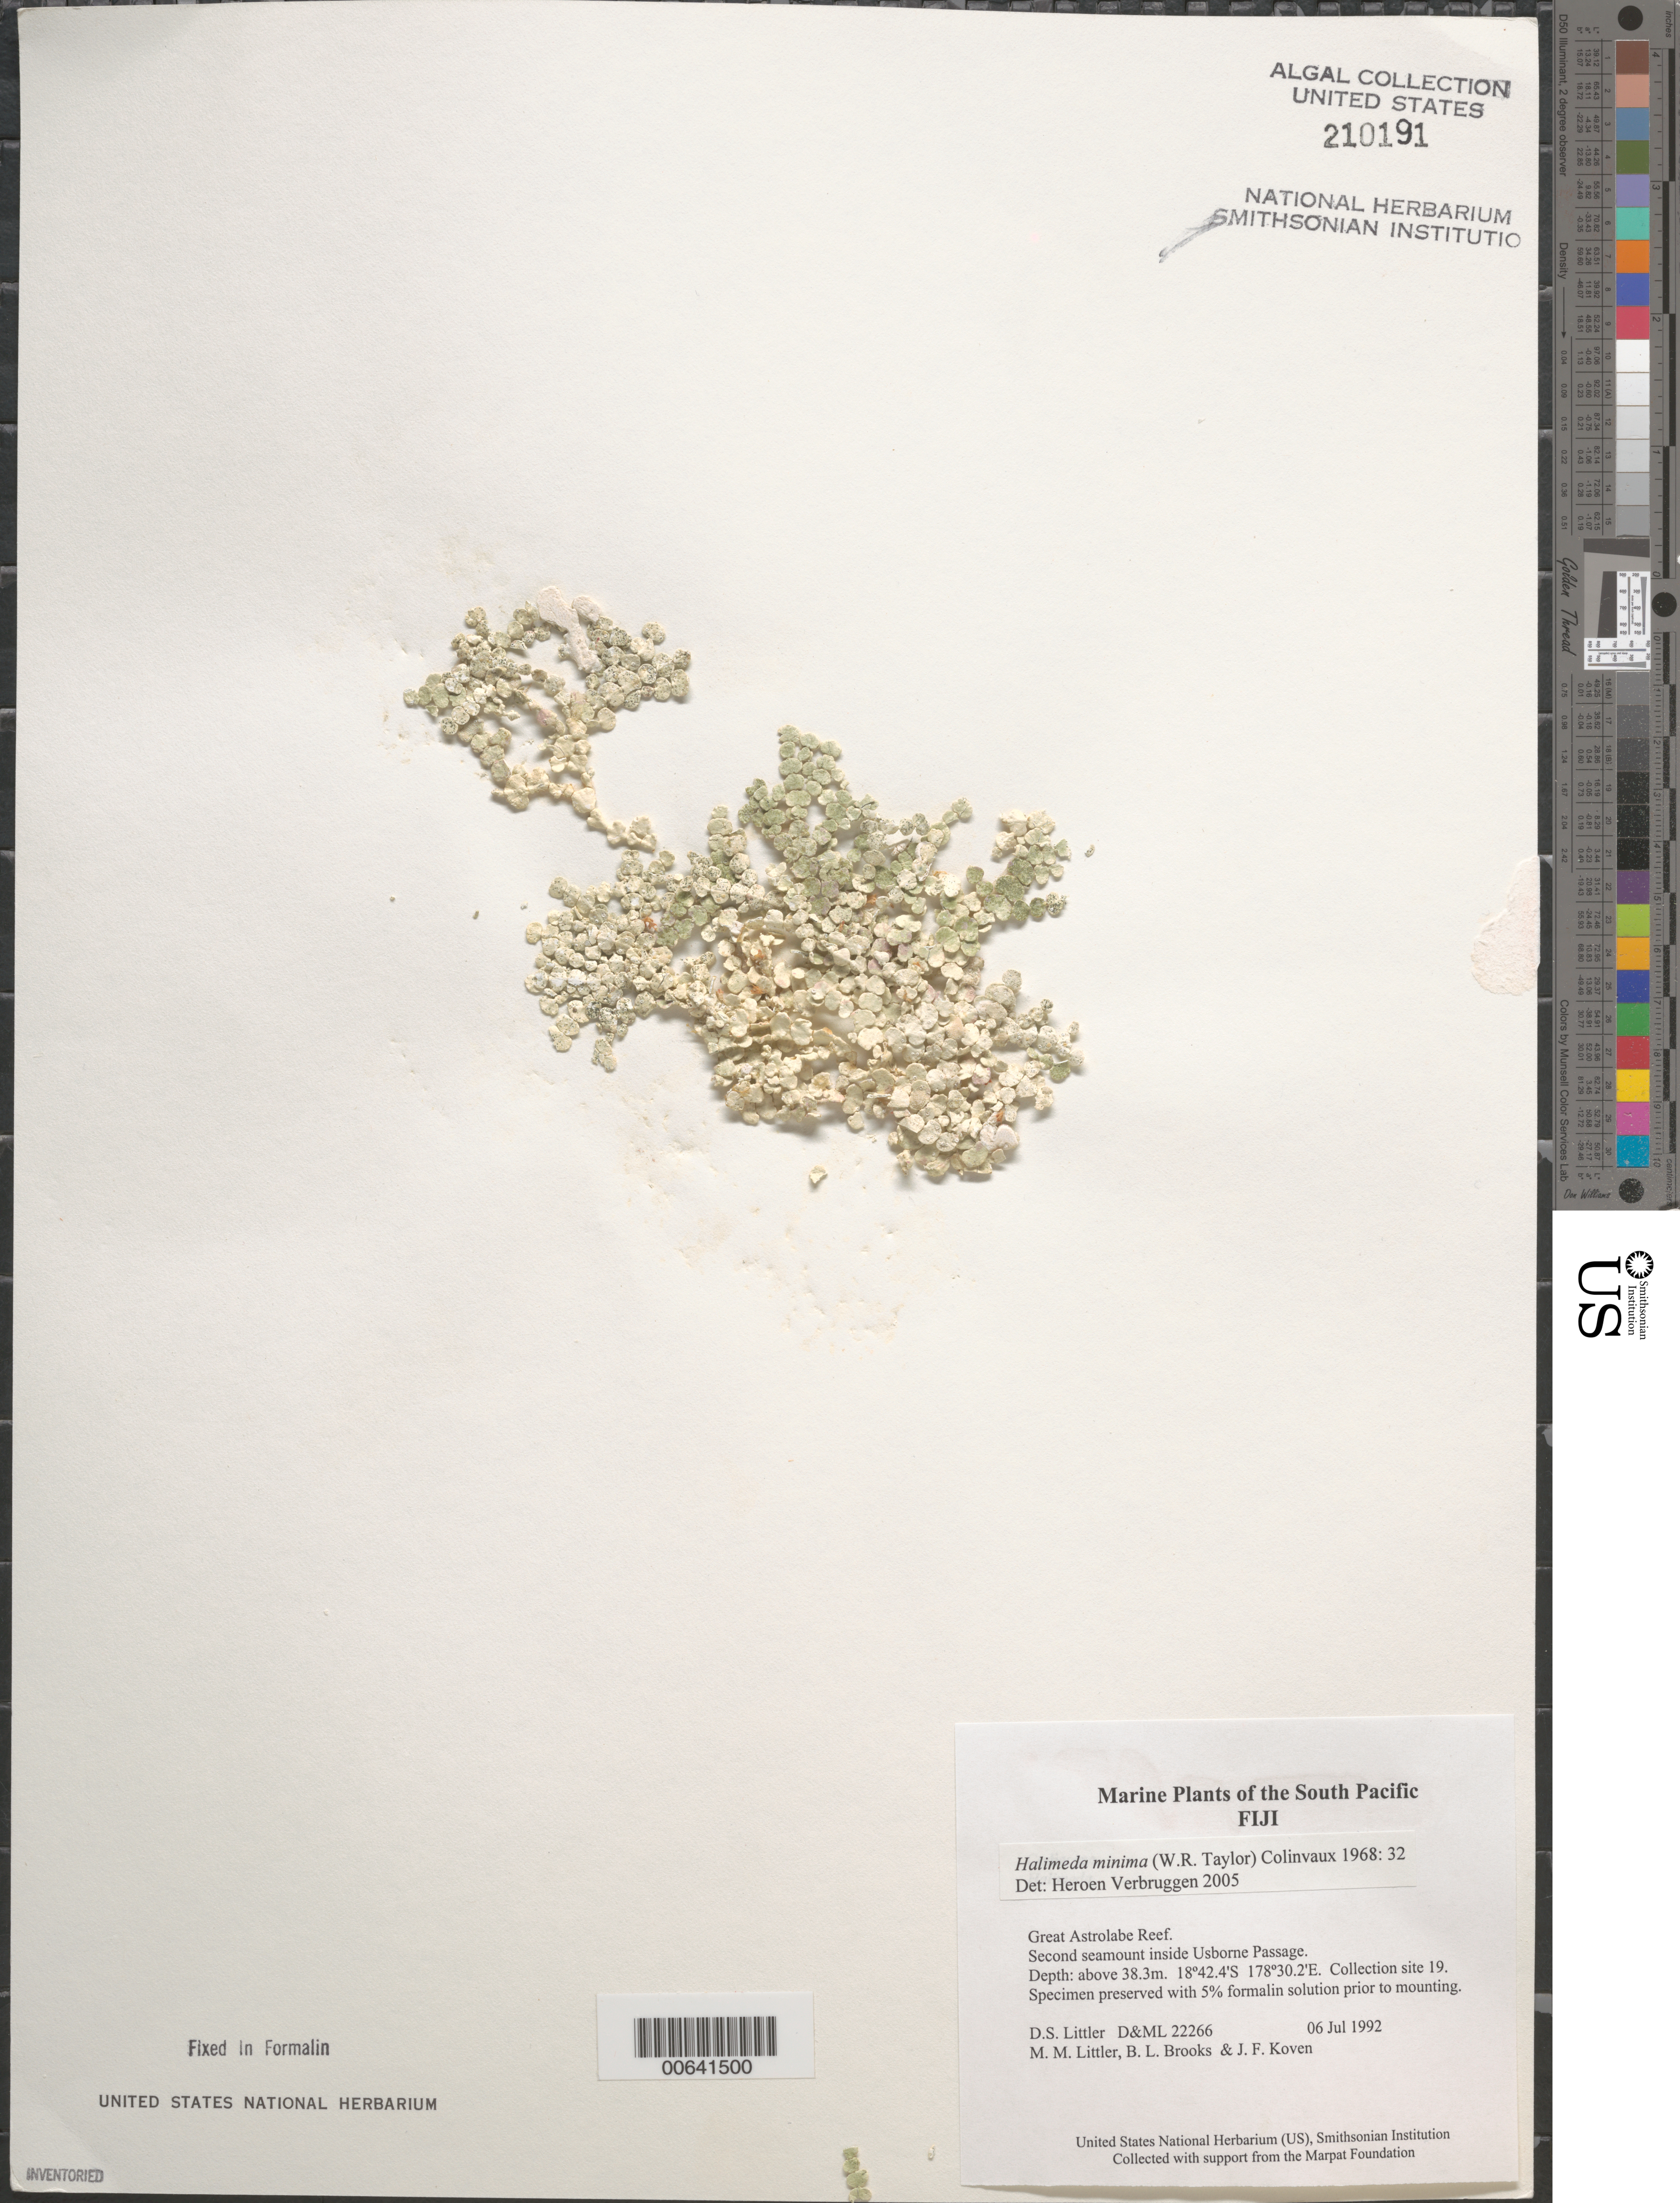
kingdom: Plantae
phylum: Chlorophyta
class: Ulvophyceae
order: Bryopsidales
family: Halimedaceae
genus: Halimeda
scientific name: Halimeda minima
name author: (W.R. Taylor) Hillis-Colinvaux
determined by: Verbruggen, H.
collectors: D. S. Littler, M. M. Littler, B. Brooks & J. Koven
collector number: D&ML 22266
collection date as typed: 06 Jul 1992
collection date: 1992-07-06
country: Fiji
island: Great Astrolabe Reef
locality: Great Astrolabe Reef, second seamount inside Usborne Passage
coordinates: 18 42.4'S, 178 30.2'E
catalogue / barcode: US 210191